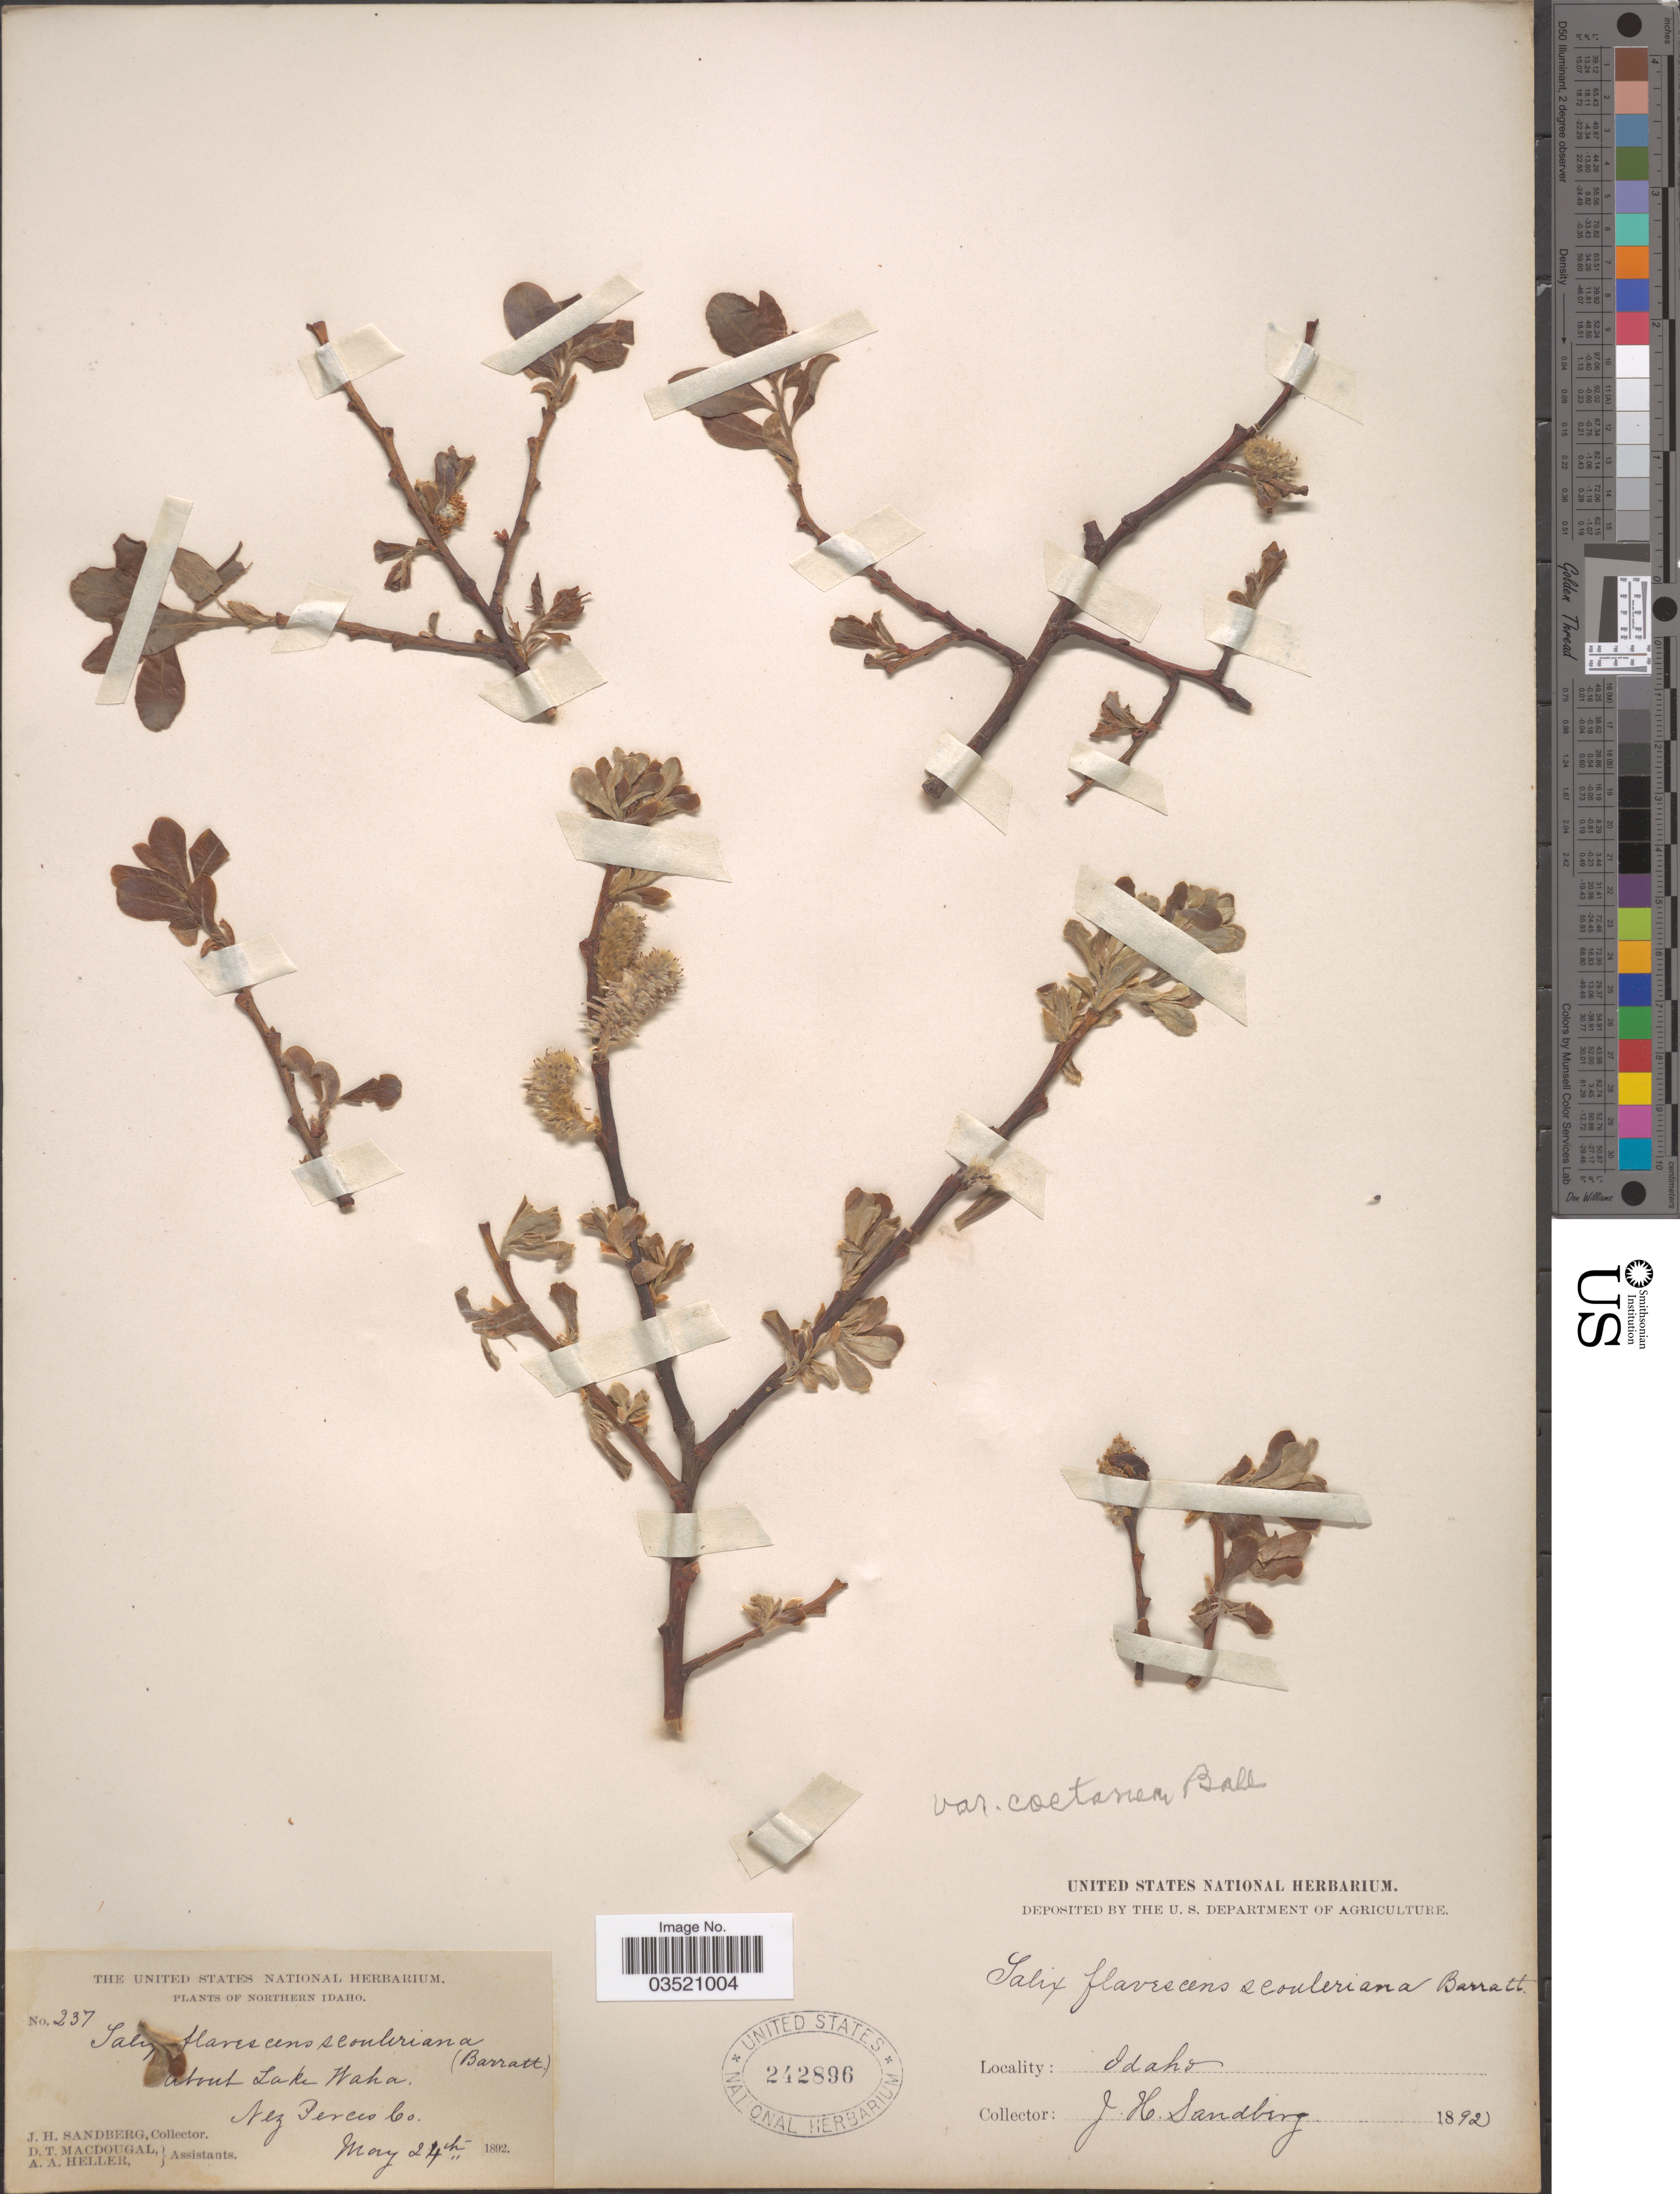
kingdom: Plantae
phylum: Tracheophyta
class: Magnoliopsida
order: Malpighiales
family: Salicaceae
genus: Salix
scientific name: Salix scouleriana var. coetanea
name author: C.R. Ball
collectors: J. H. Sandberg, D. T. MacDougal & A. A. Heller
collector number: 237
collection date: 1892-05-24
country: United States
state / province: Idaho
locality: Northern Idaho. About Lake Waha, Nez Perces Co.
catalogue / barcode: US 242896